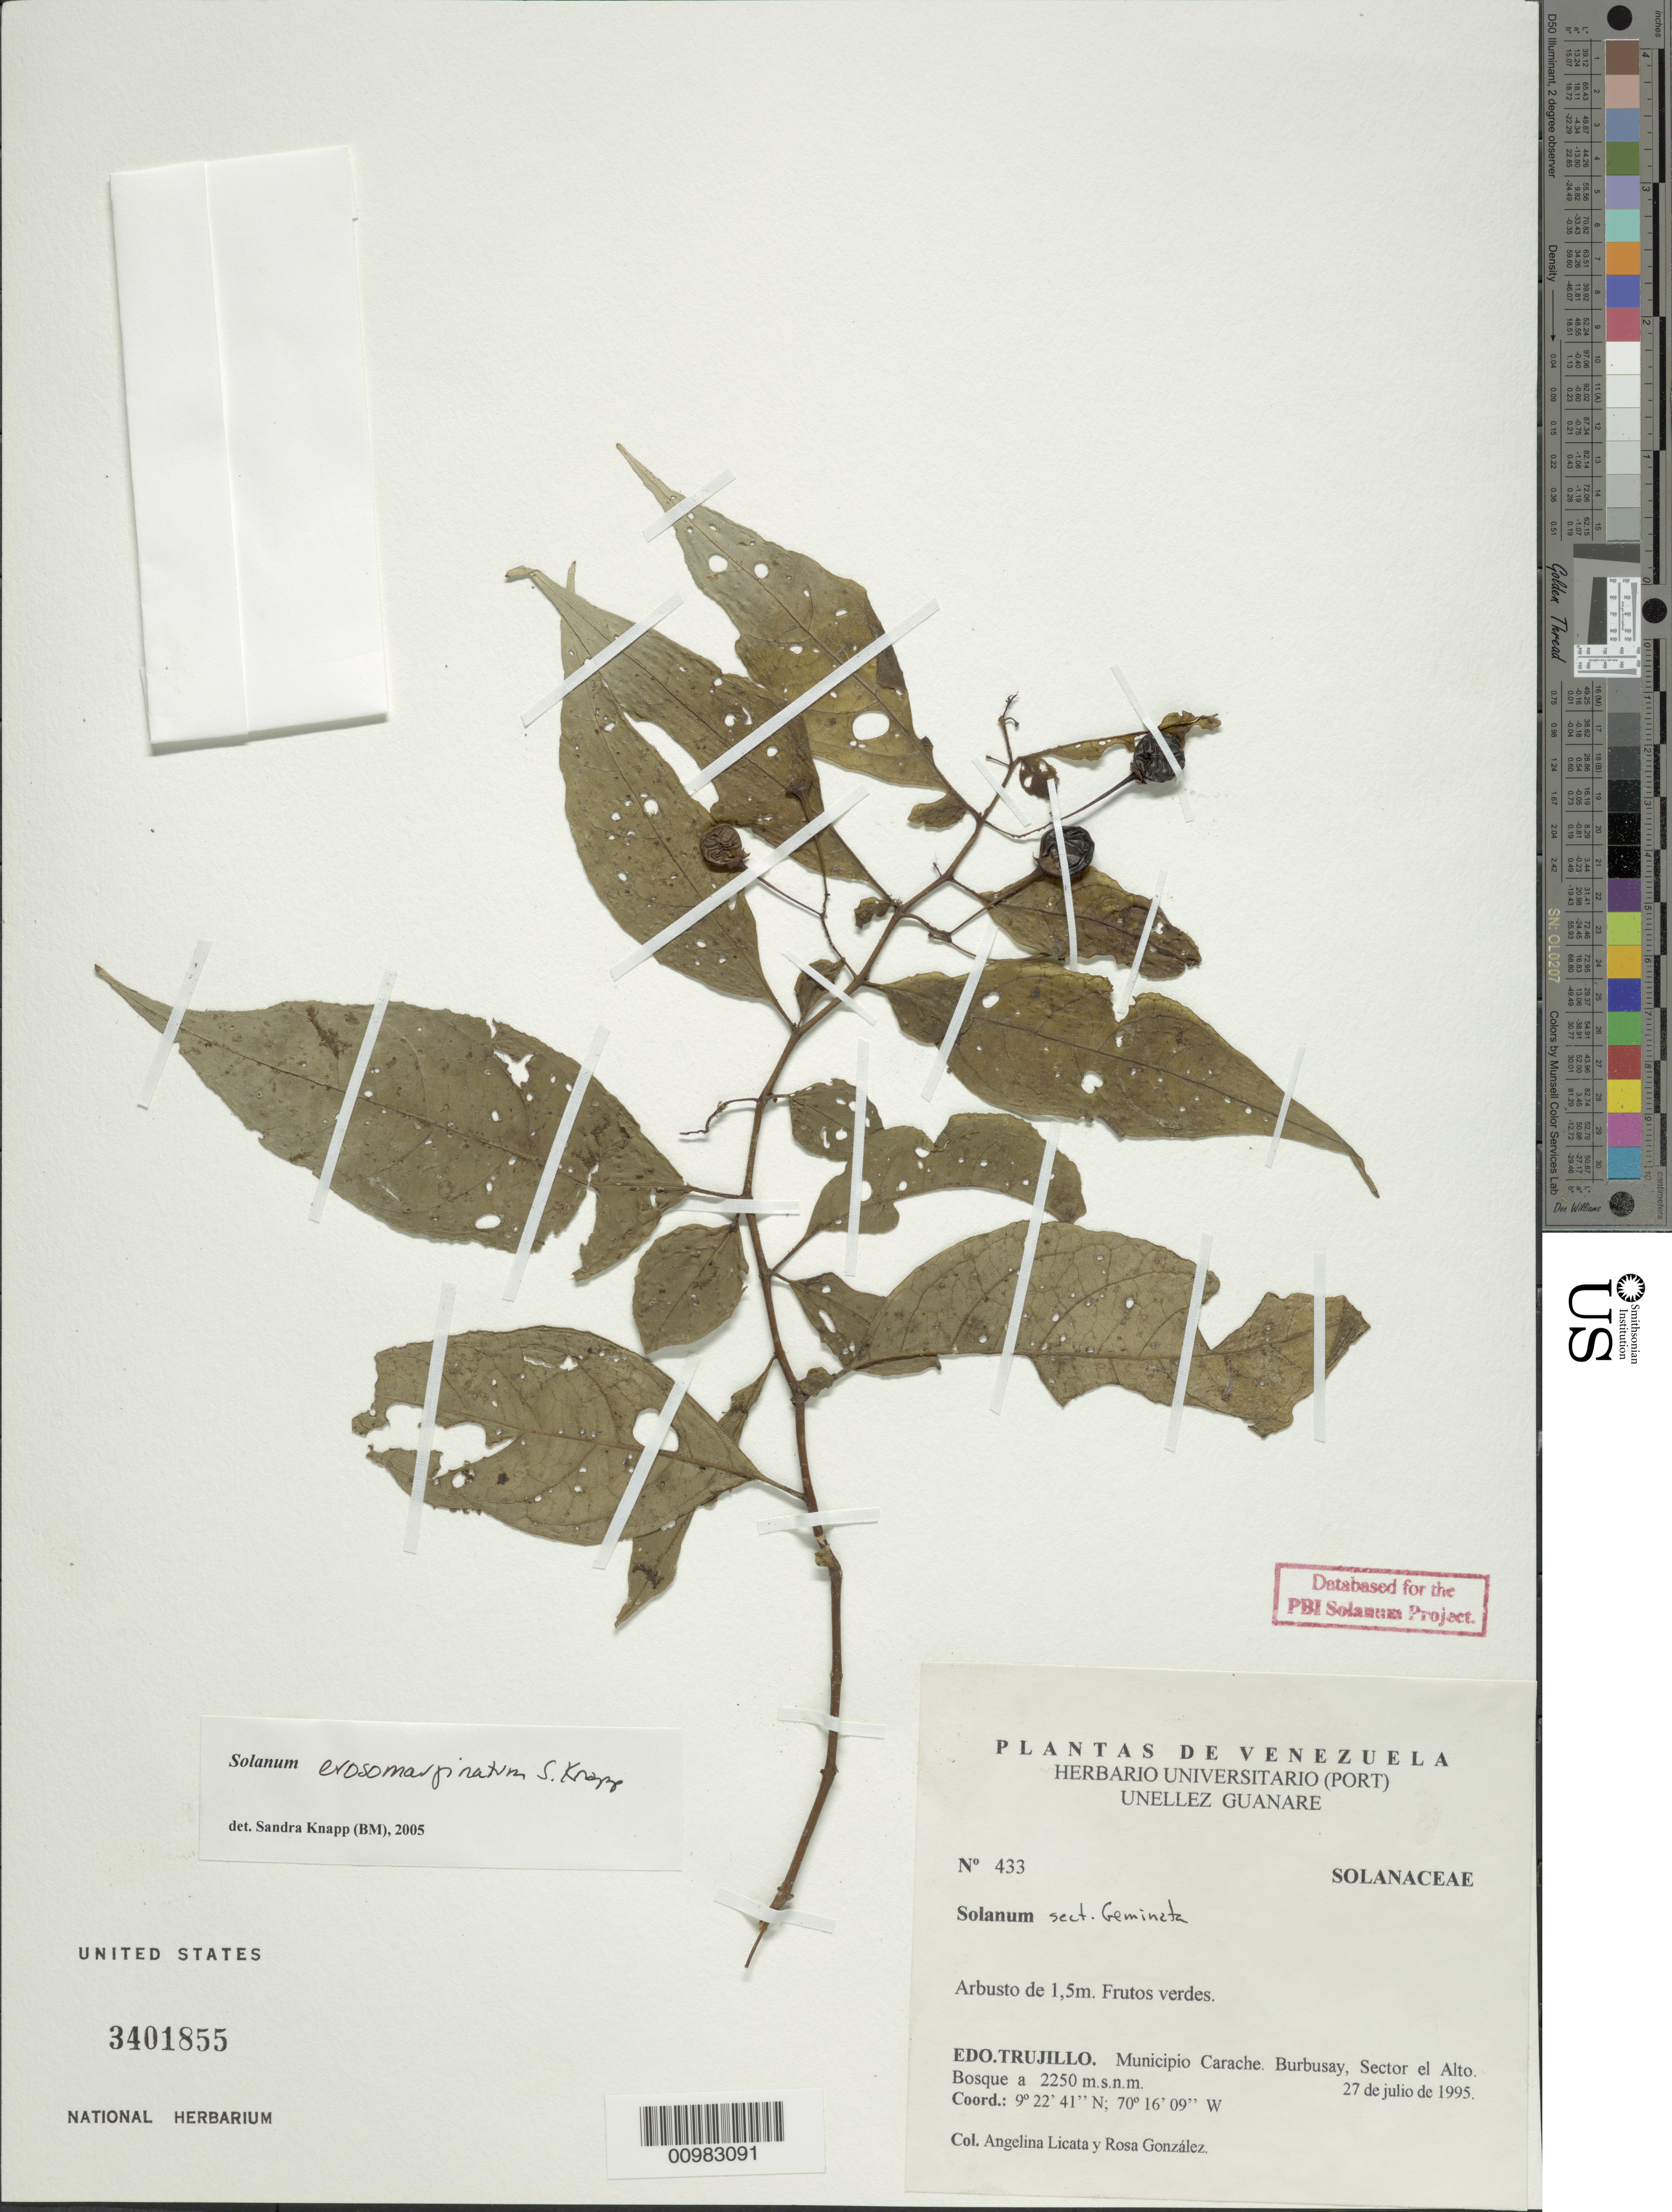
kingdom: Plantae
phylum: Tracheophyta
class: Magnoliopsida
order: Solanales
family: Solanaceae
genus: Solanum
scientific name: Solanum erosomarginatum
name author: S. Knapp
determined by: Knapp, S. D.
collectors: A. Licata & R. González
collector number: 433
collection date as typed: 27 Jul 1995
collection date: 1995-07-27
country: Venezuela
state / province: Trujillo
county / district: Carache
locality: Burbusay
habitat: bosque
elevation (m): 2250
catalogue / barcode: US 3401855